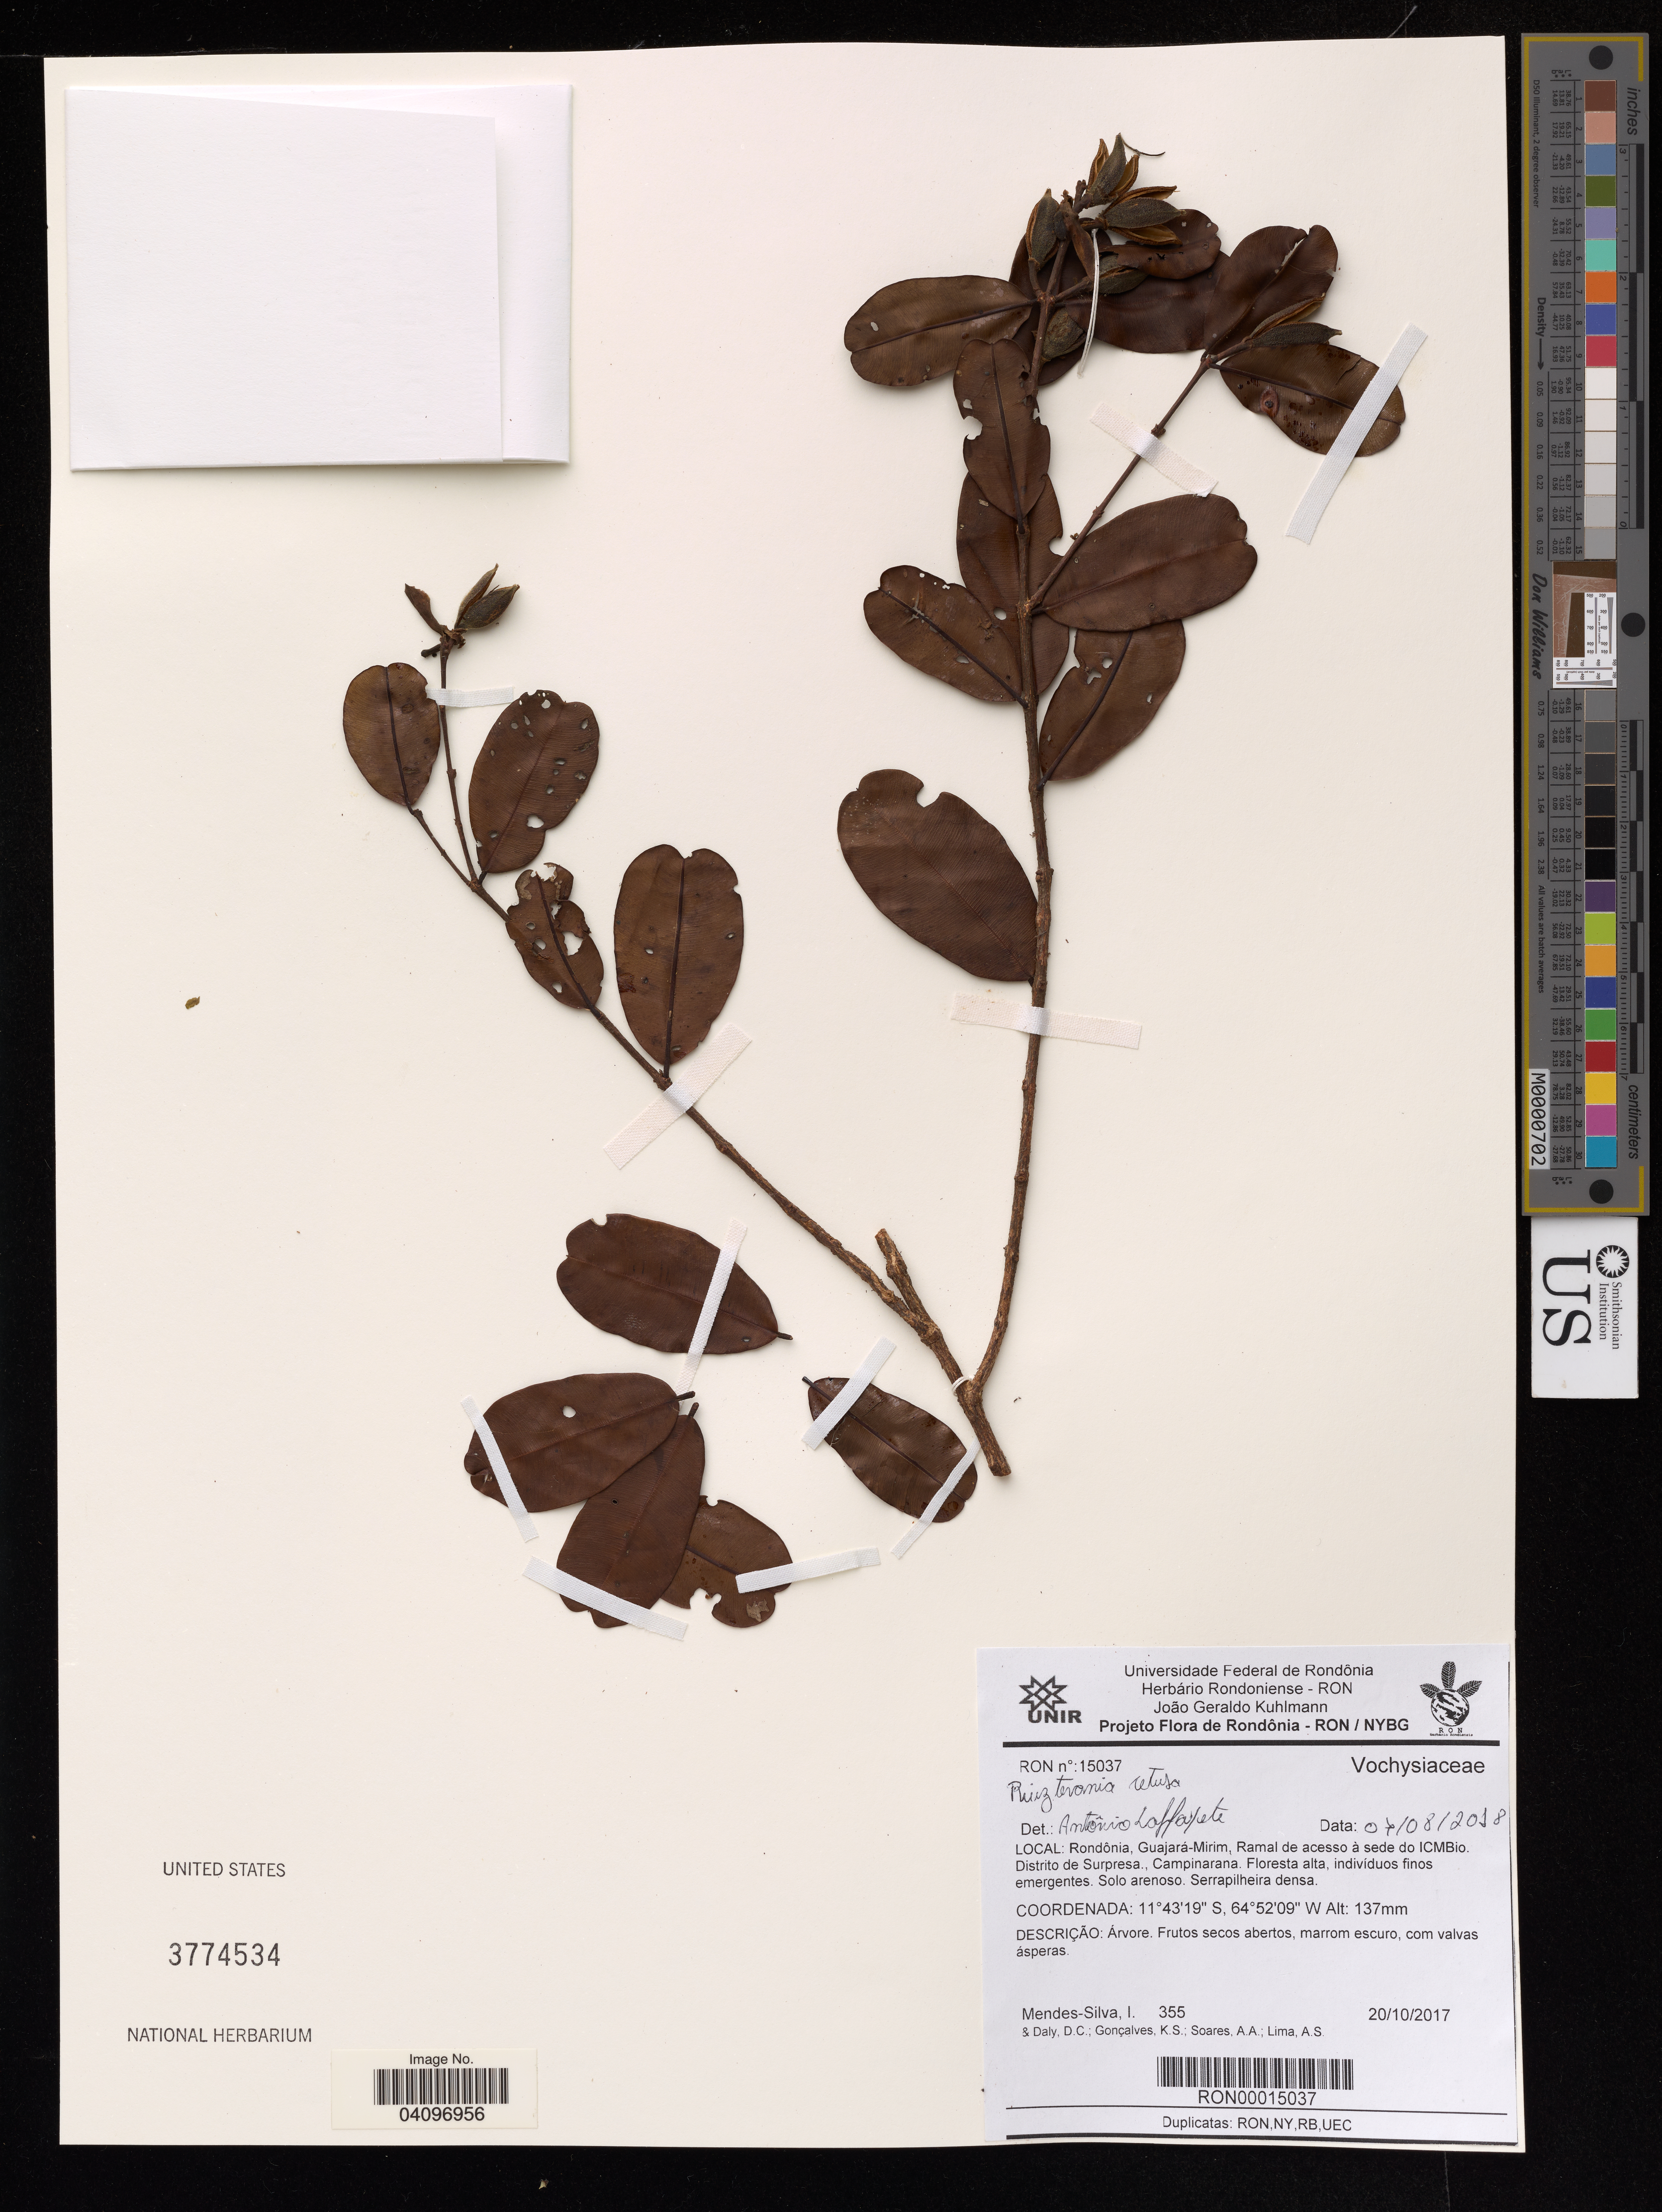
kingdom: Plantae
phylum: Tracheophyta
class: Magnoliopsida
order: Myrtales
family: Vochysiaceae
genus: Ruizterania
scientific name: Ruizterania retusa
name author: (Spruce ex Warm.) Marc.-Berti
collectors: I. Mendes-Silva, D. C. Daly, K. Gonçalves & A. Soares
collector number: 355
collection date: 2017-10-20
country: Brazil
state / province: Rondônia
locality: Guajará-Mirim, Ramal de acesso à sede do ICMBio. Distrito de Surpresa., Campinarana.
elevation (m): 137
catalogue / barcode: US 3774534